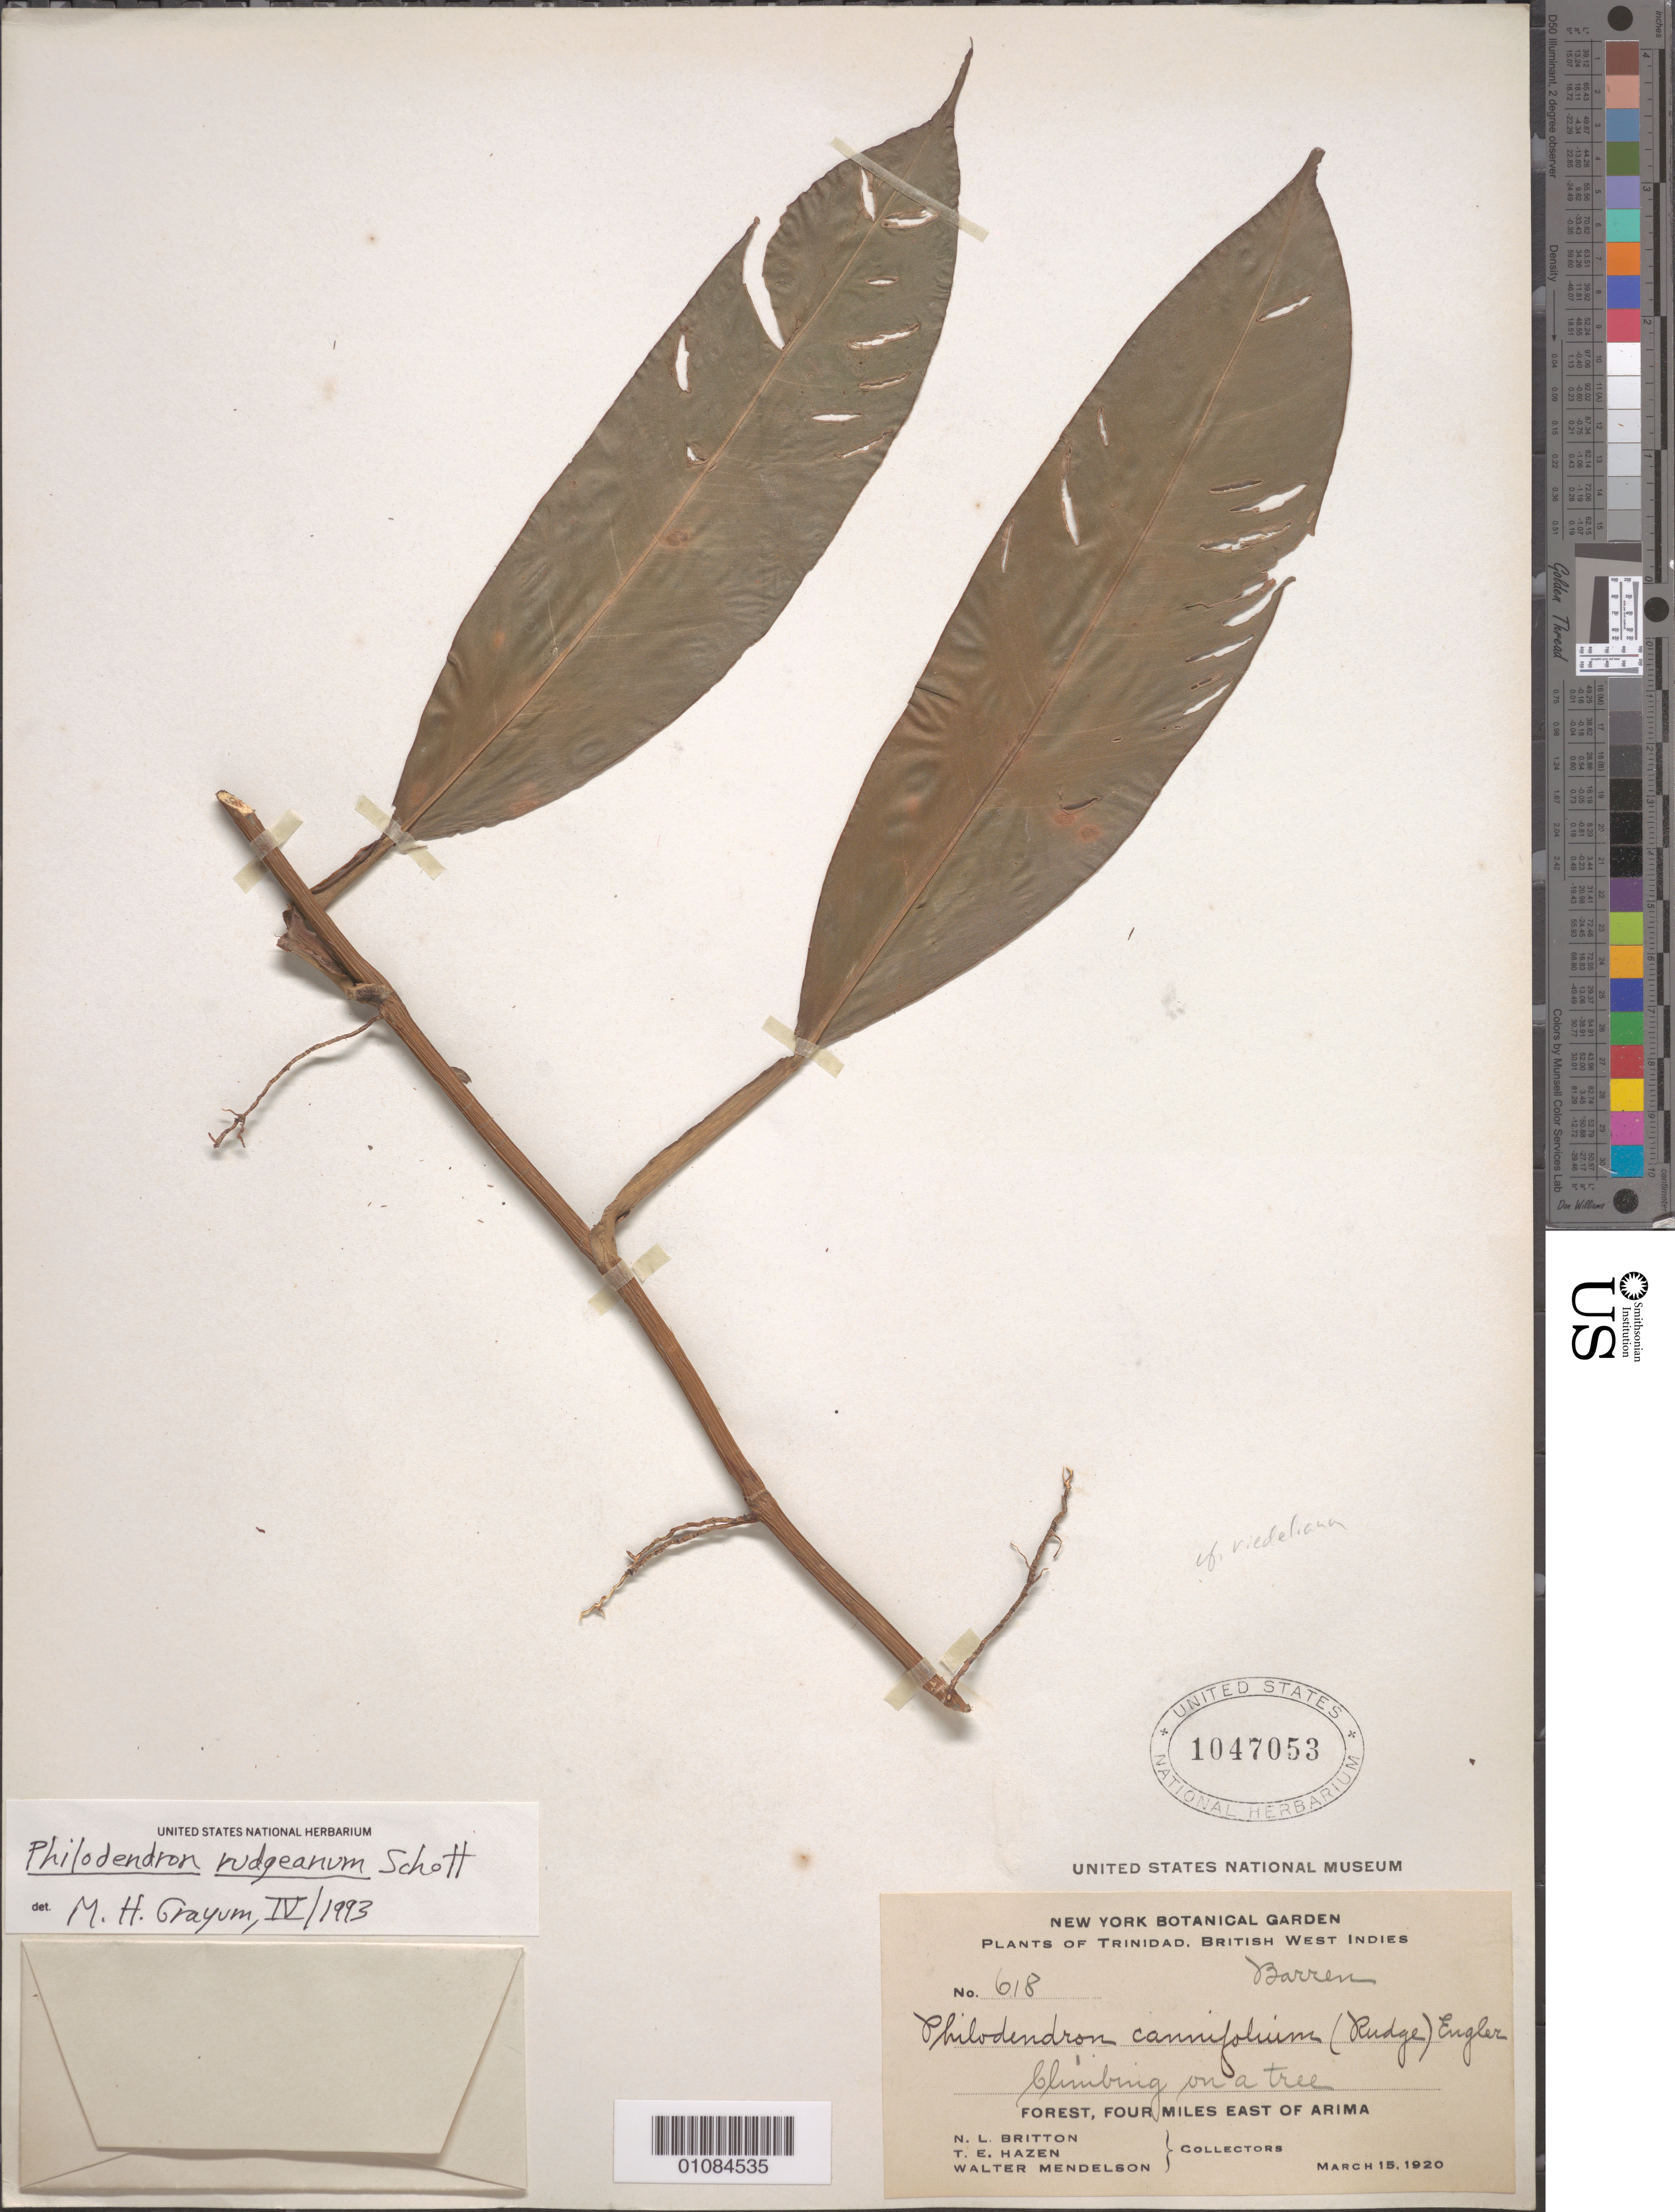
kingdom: Plantae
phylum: Tracheophyta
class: Liliopsida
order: Alismatales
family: Araceae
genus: Philodendron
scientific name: Philodendron rudgeanum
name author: Schott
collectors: N. Britton, T. E. Hazen & W. Mendelson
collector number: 618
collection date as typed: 15 Mar 1920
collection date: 1920-03-15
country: Trinidad and Tobago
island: Trinidad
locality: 4 miles E of Arima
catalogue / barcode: US 1047053